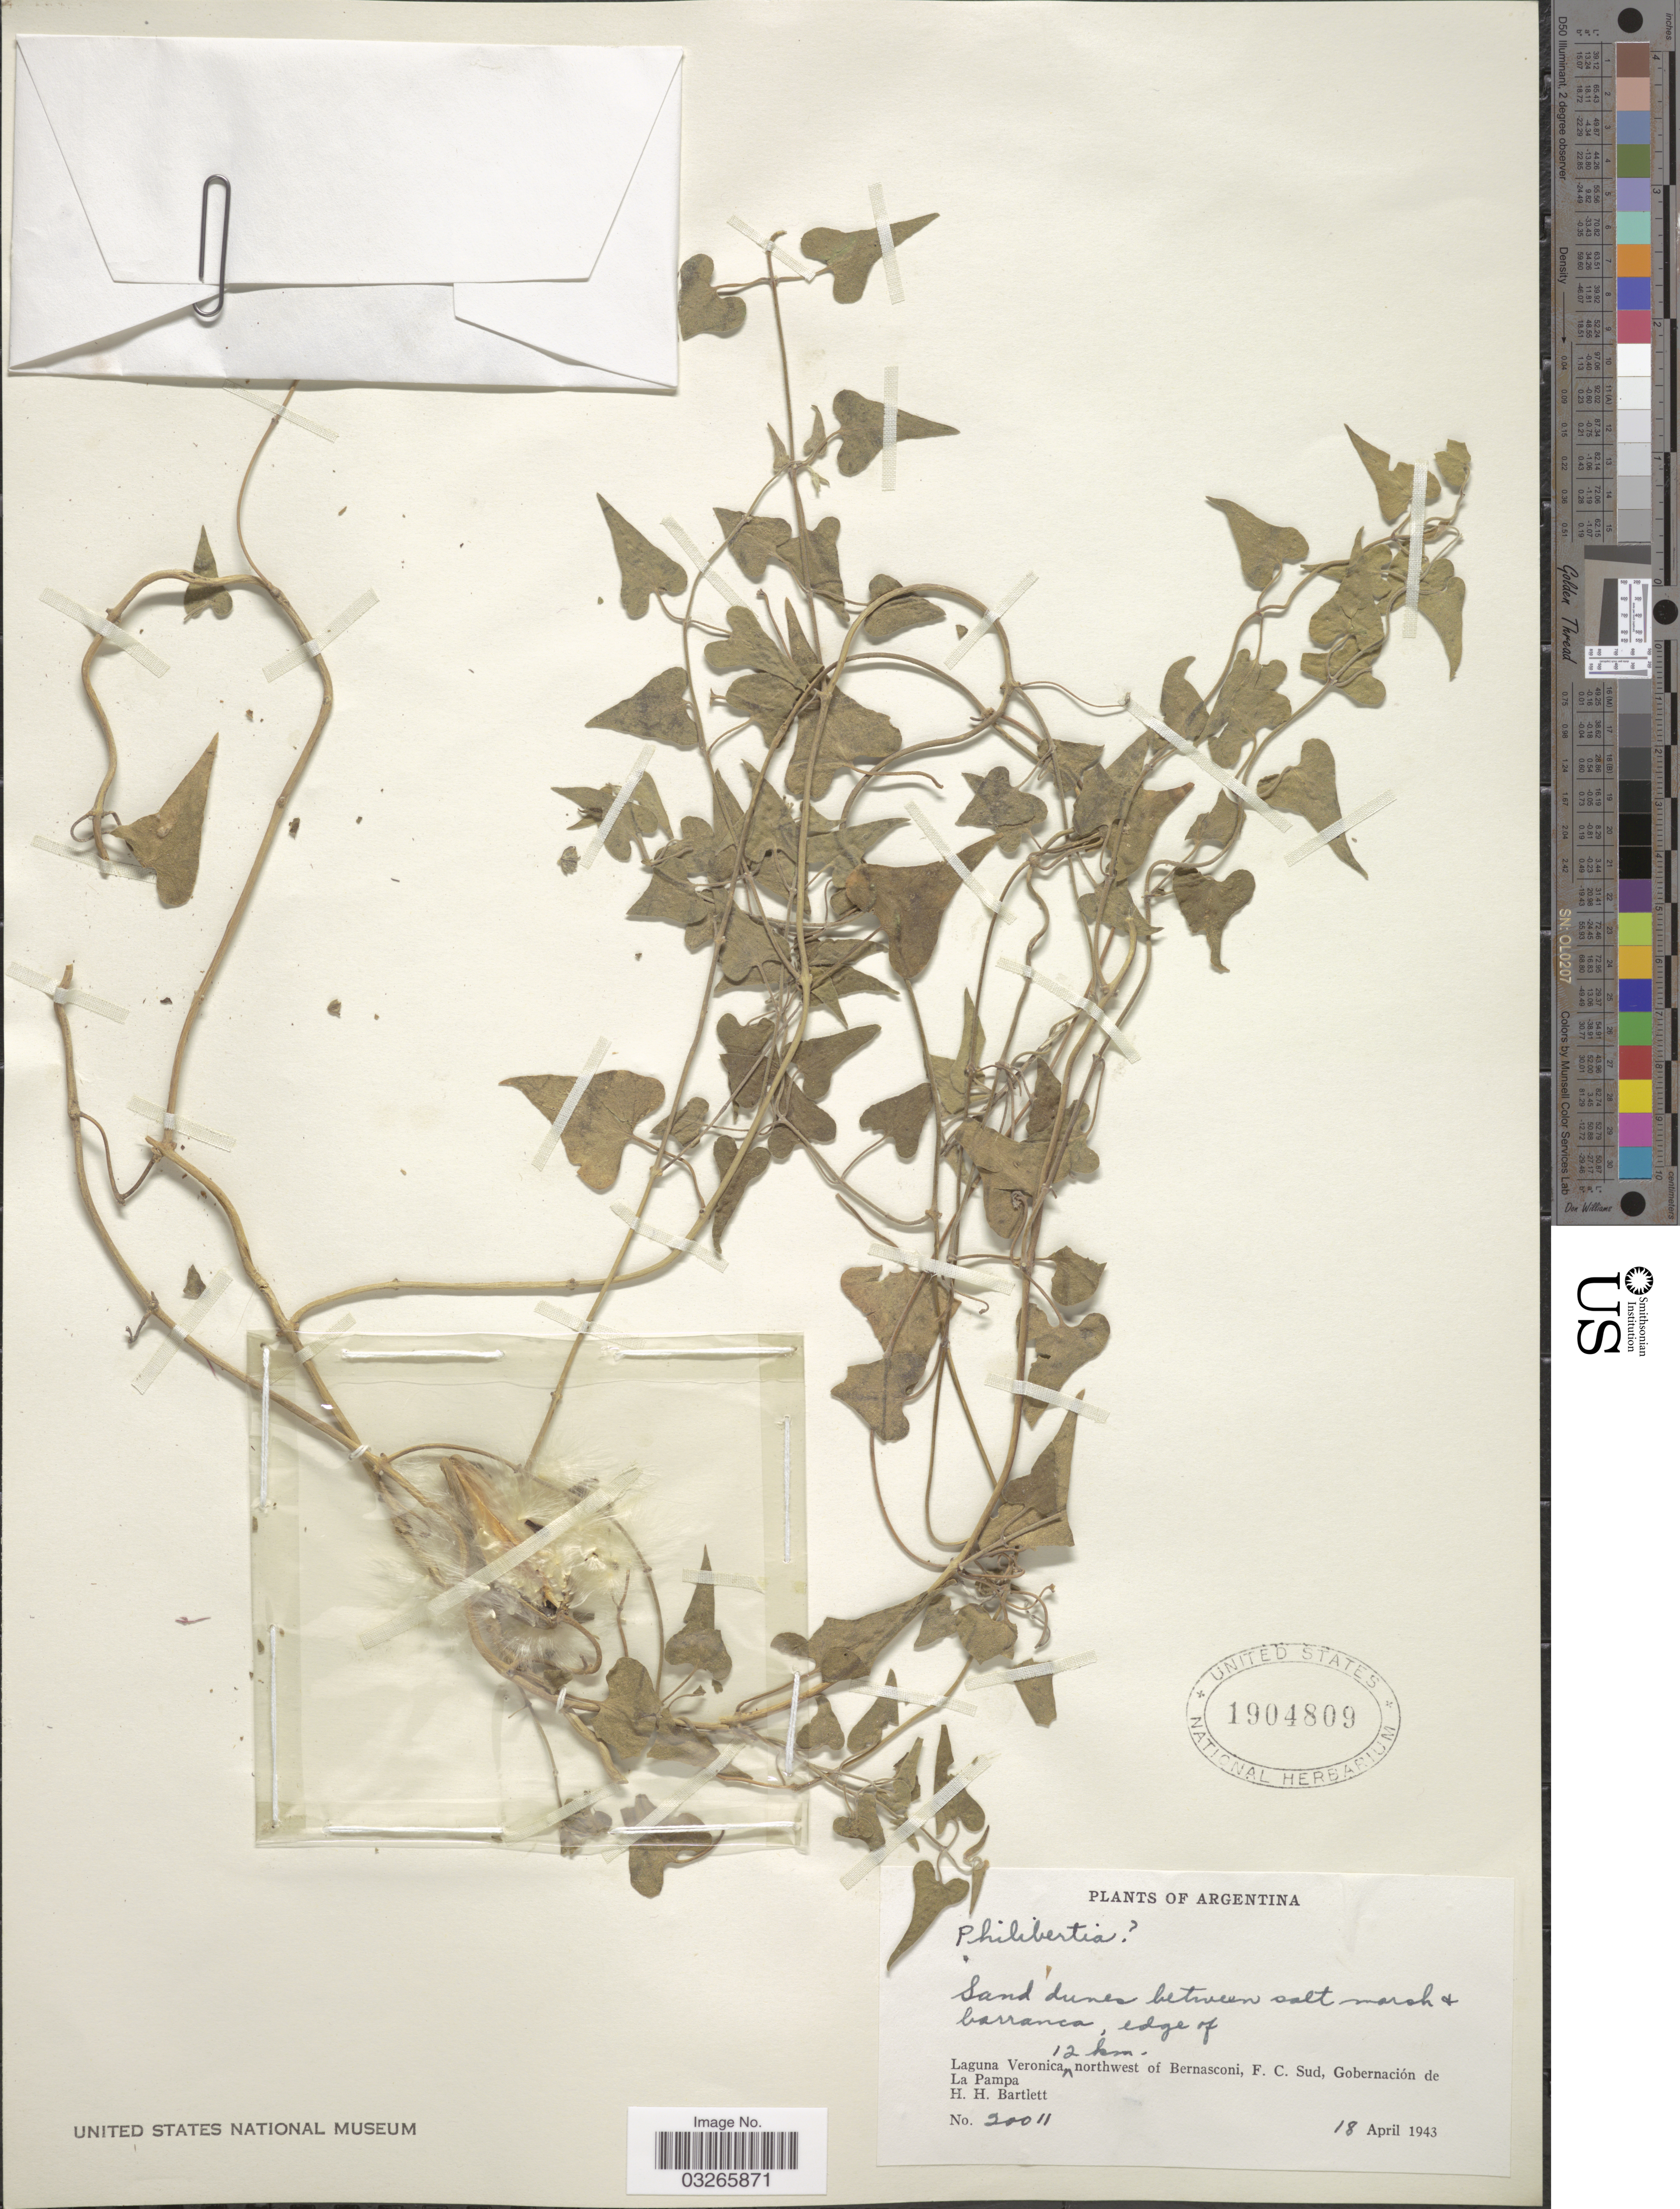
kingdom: Plantae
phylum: Tracheophyta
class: Magnoliopsida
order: Gentianales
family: Apocynaceae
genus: Sarcostemma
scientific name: Sarcostemma sp.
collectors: H. H. Bartlett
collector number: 20011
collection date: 1943-04-18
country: Argentina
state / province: La Pampa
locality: Edge of Laguna Veronica, 12 km. northwest of Bernasconi, F.C. Sud, Gobernación de La Pampa.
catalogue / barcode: US 1904809